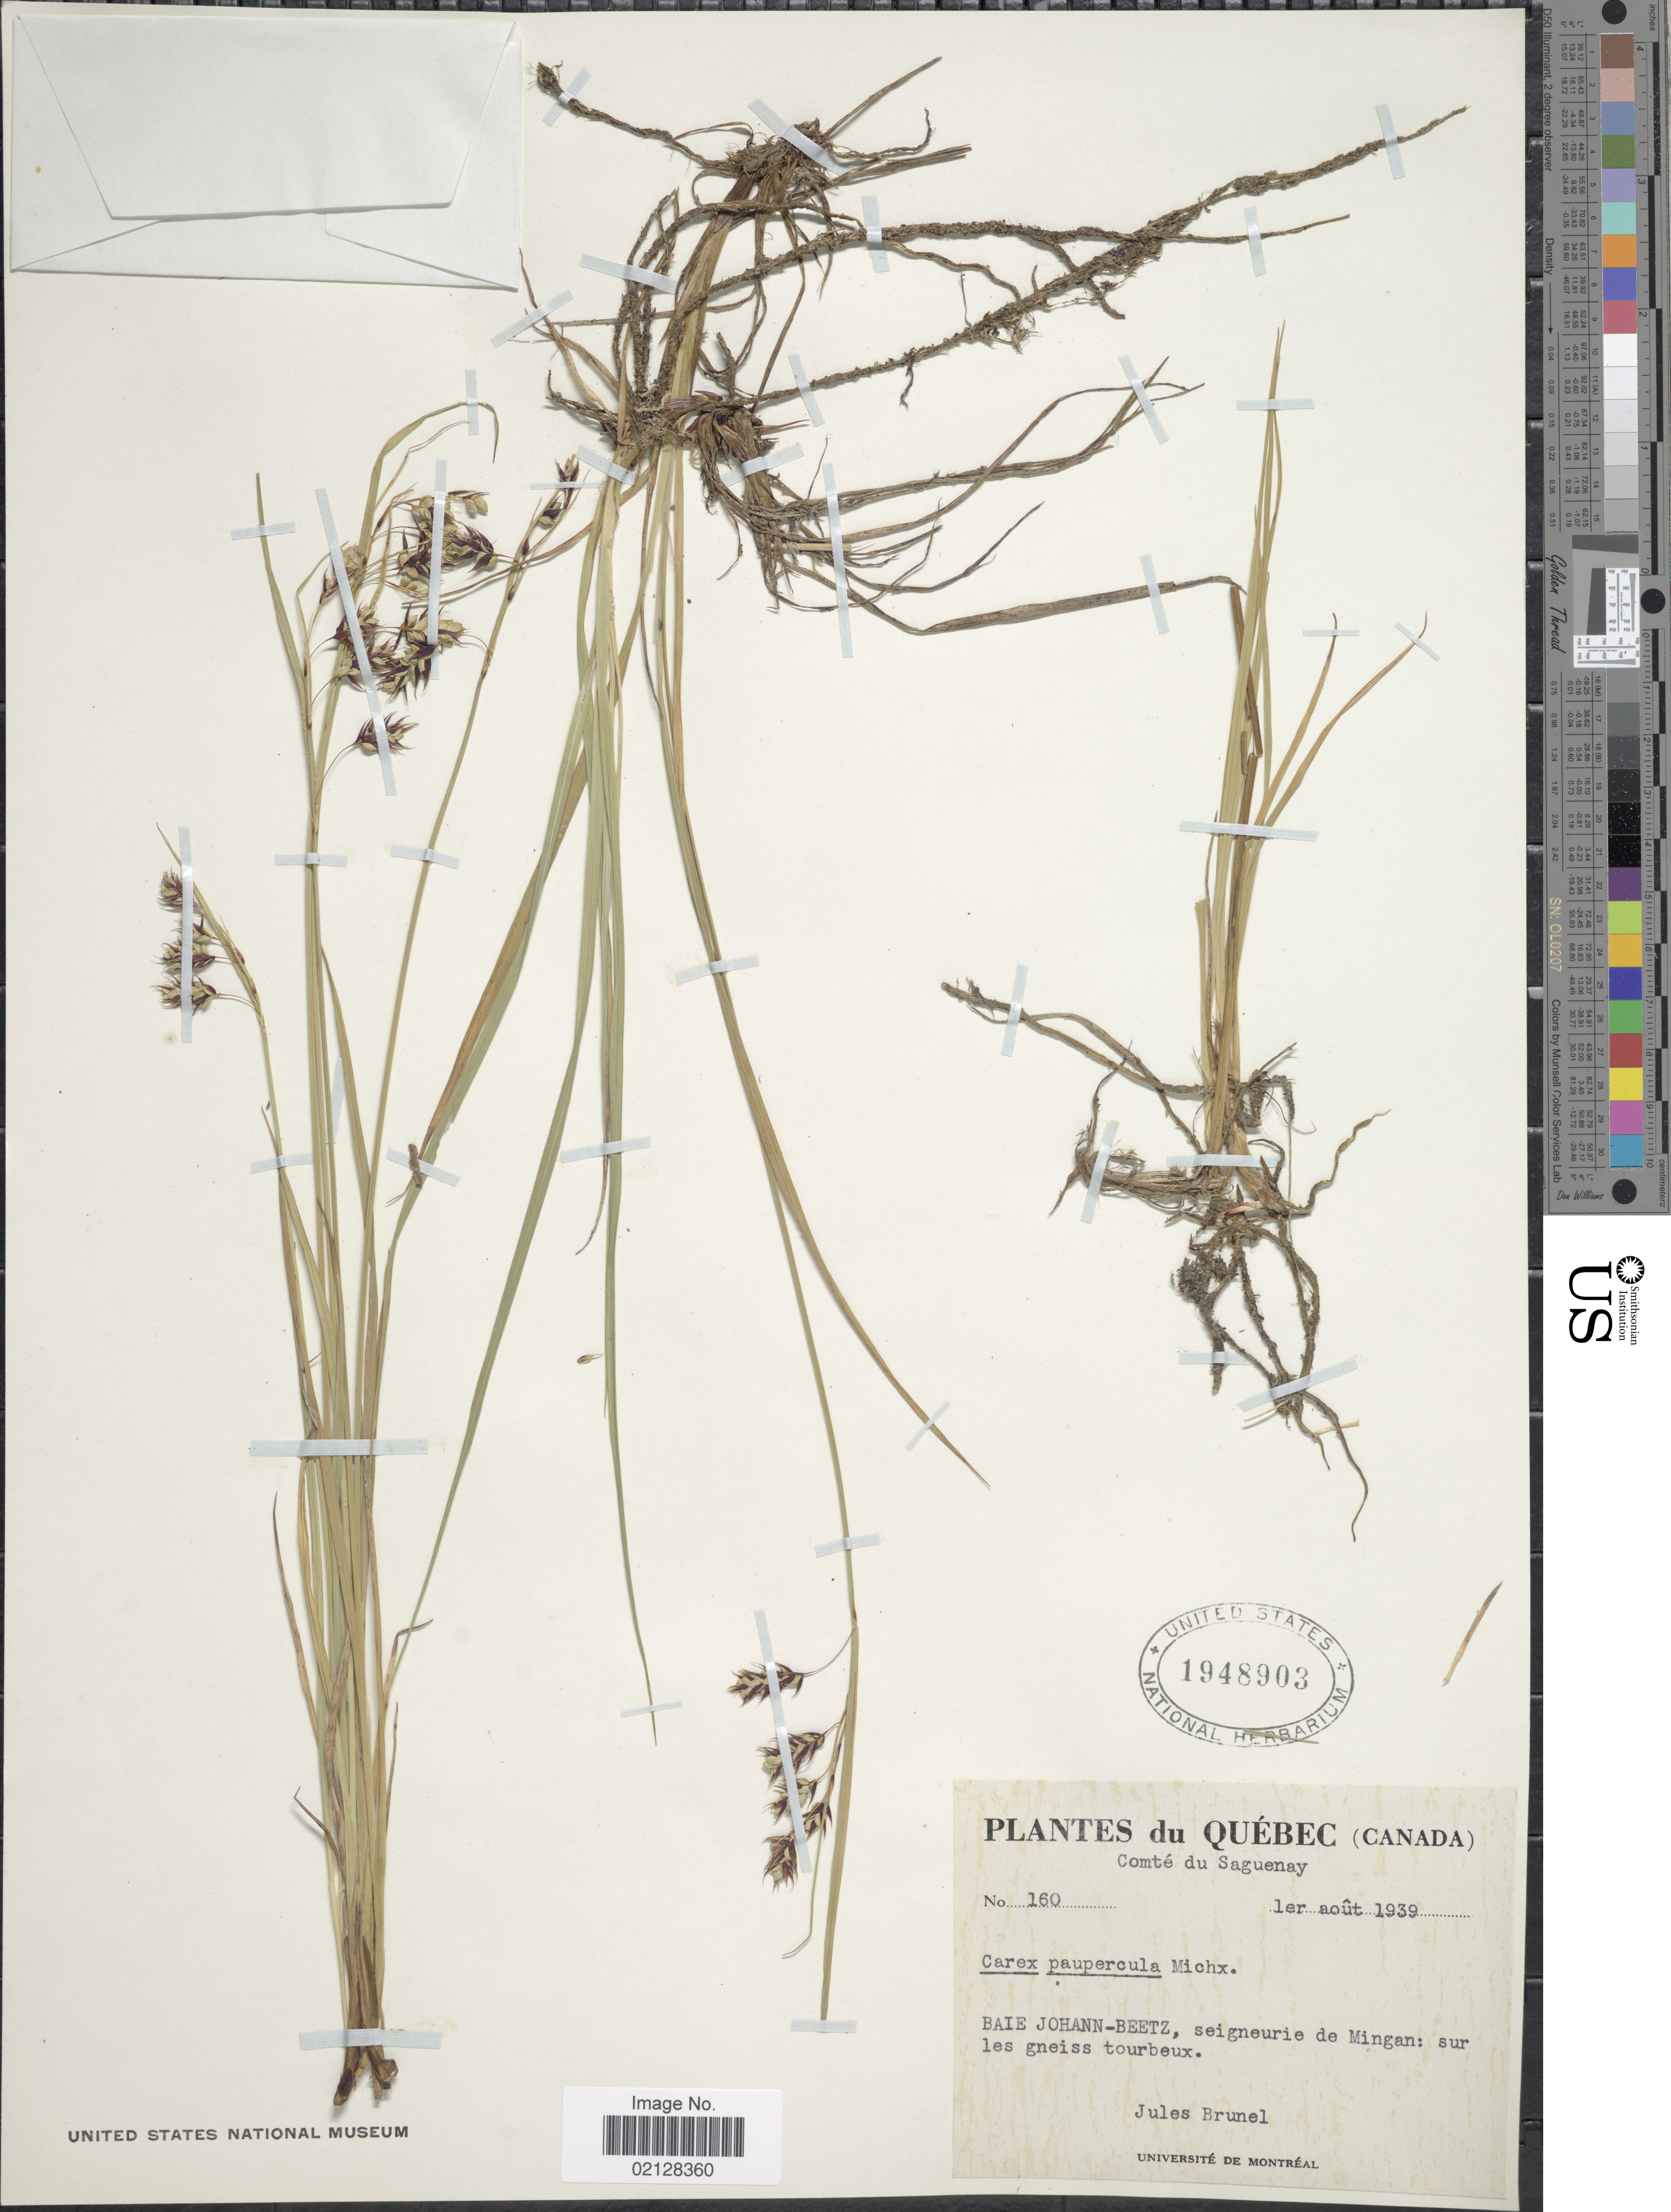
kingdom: Plantae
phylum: Tracheophyta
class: Liliopsida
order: Poales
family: Cyperaceae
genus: Carex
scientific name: Carex magellanica subsp. irrigua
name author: (Wahlenb.) Hiitonen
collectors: J. Brunel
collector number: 160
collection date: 1939-08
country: Canada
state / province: Quebec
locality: Comte du Saguenay. Baie Johann-Beetz, seigneurie de Mingan: sur les gneiss tourbeux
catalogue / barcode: US 1948903